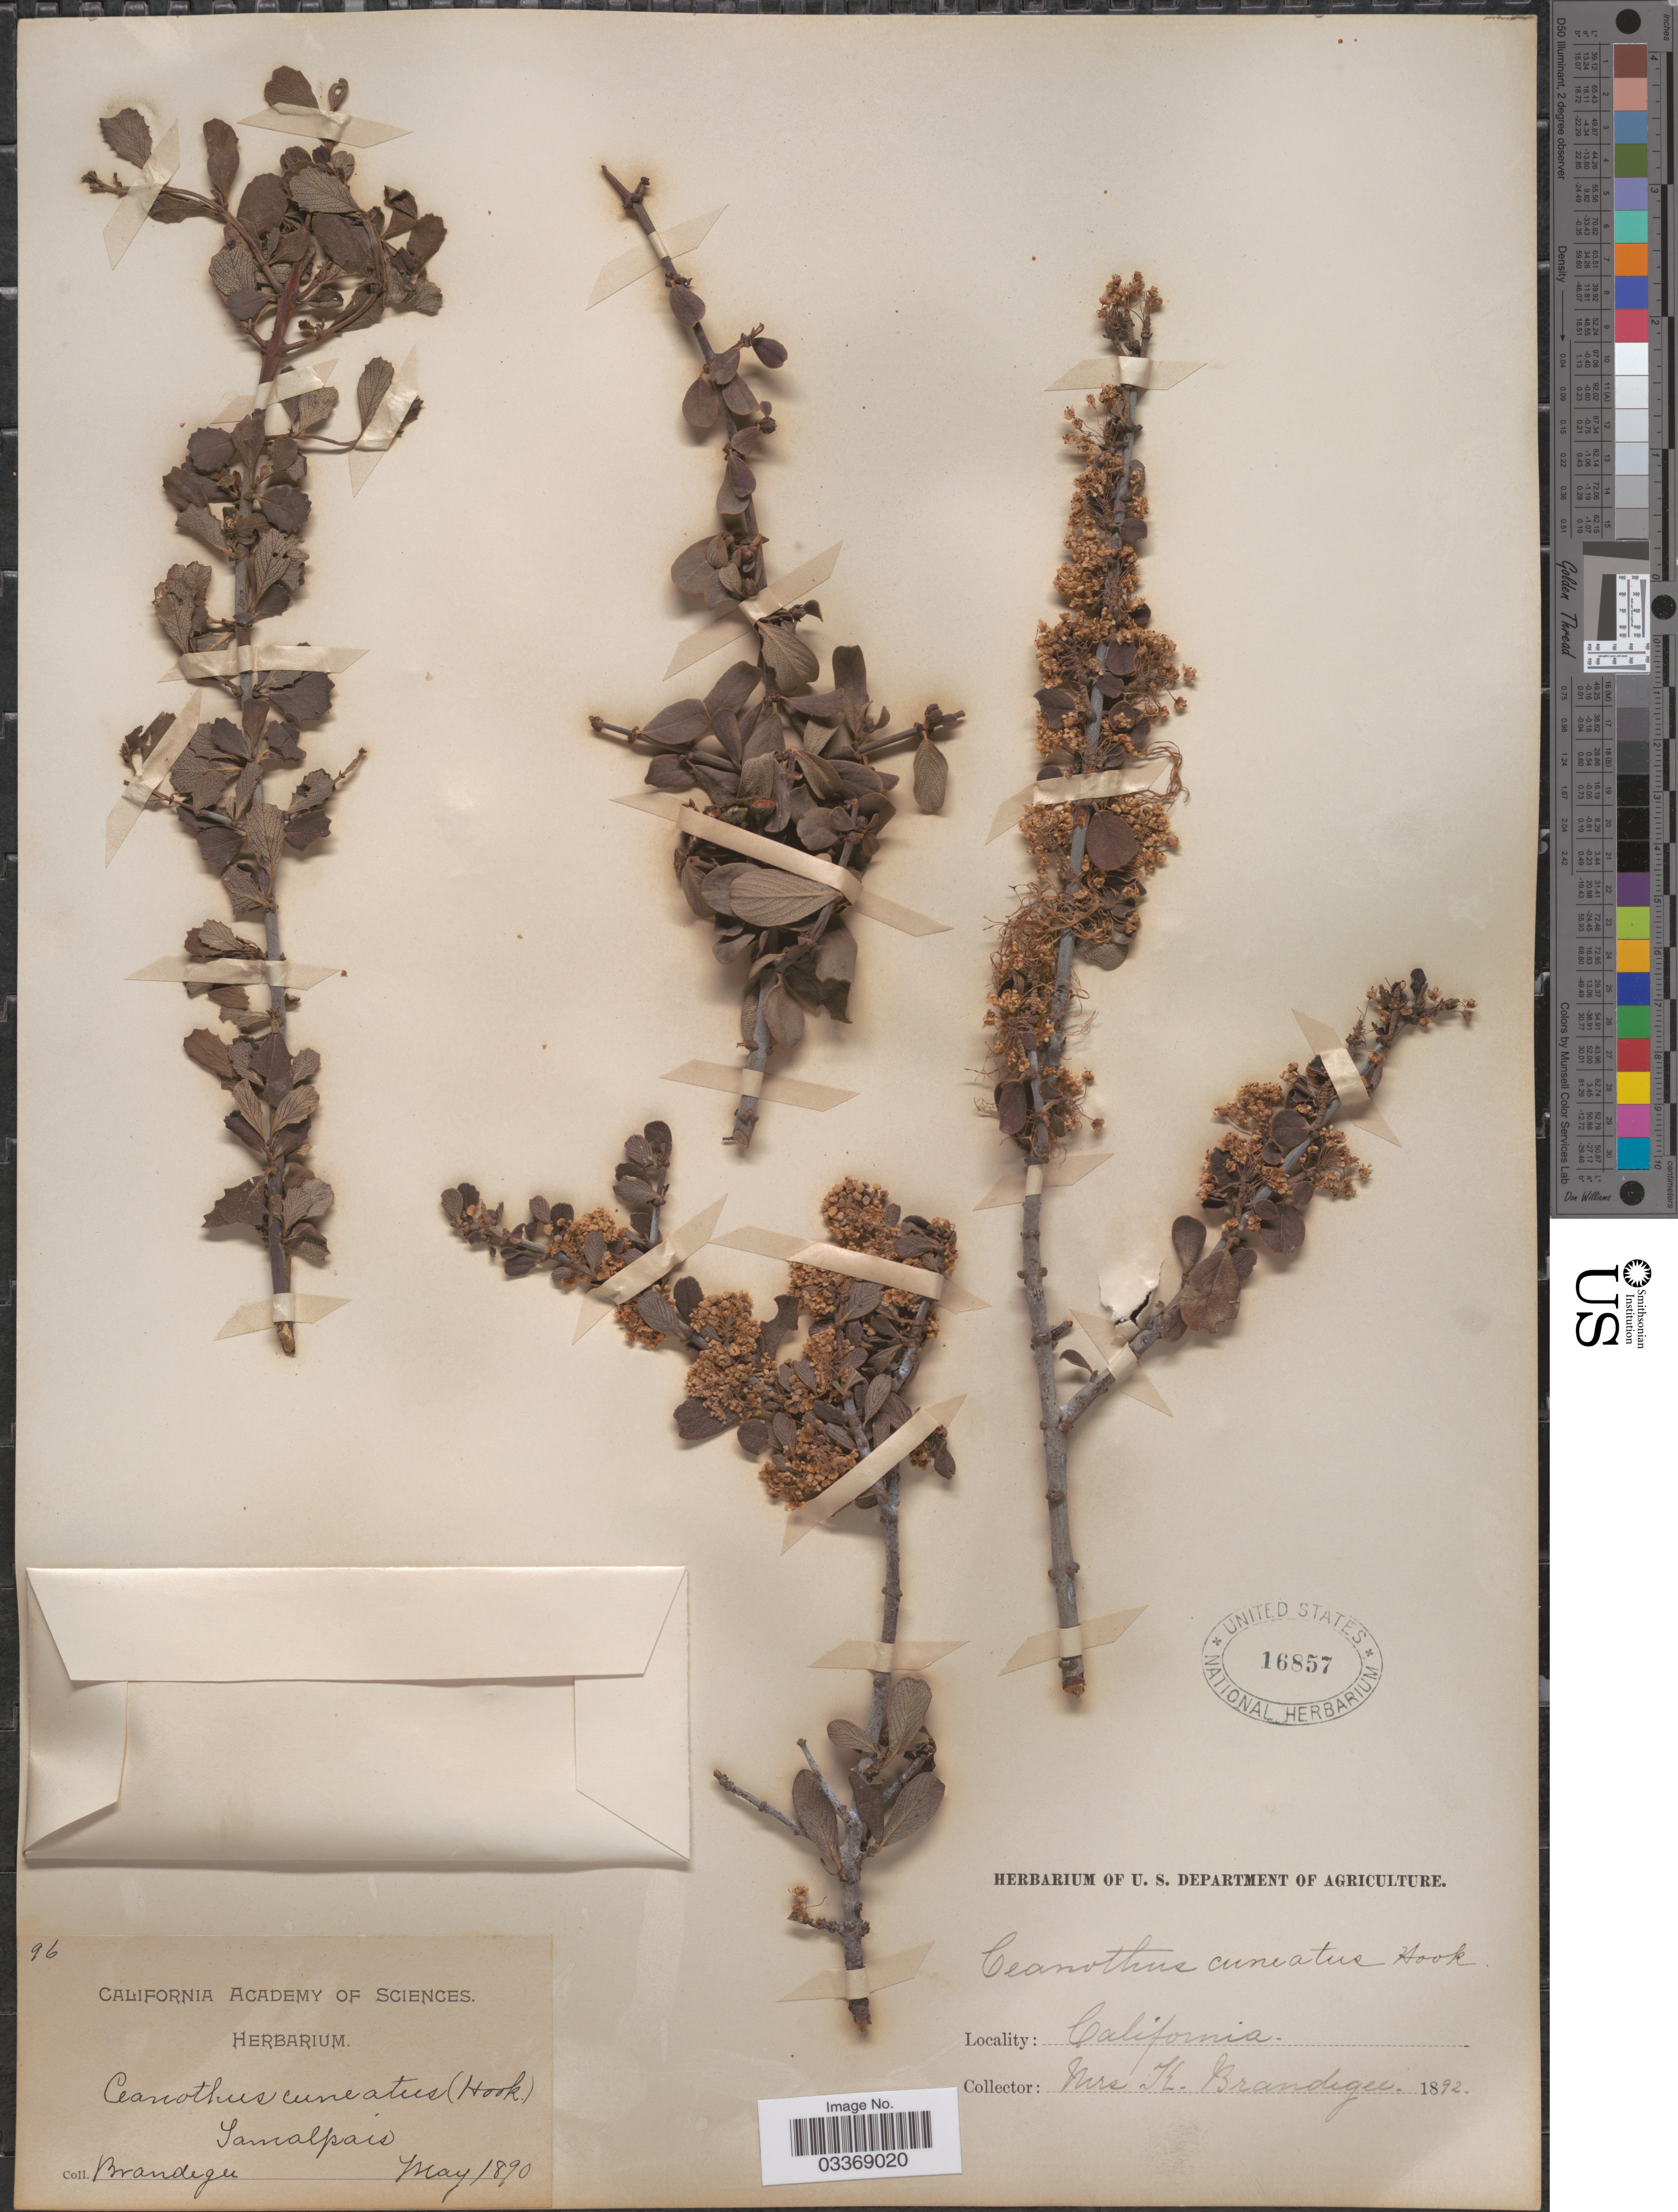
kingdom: Plantae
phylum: Tracheophyta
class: Magnoliopsida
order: Rosales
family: Rhamnaceae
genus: Ceanothus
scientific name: Ceanothus cuneatus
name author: (Hook.) Nutt.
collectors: K. Brandegee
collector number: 96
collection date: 1890-05/1892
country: United States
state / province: California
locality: Tamalpais.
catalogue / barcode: US 16857